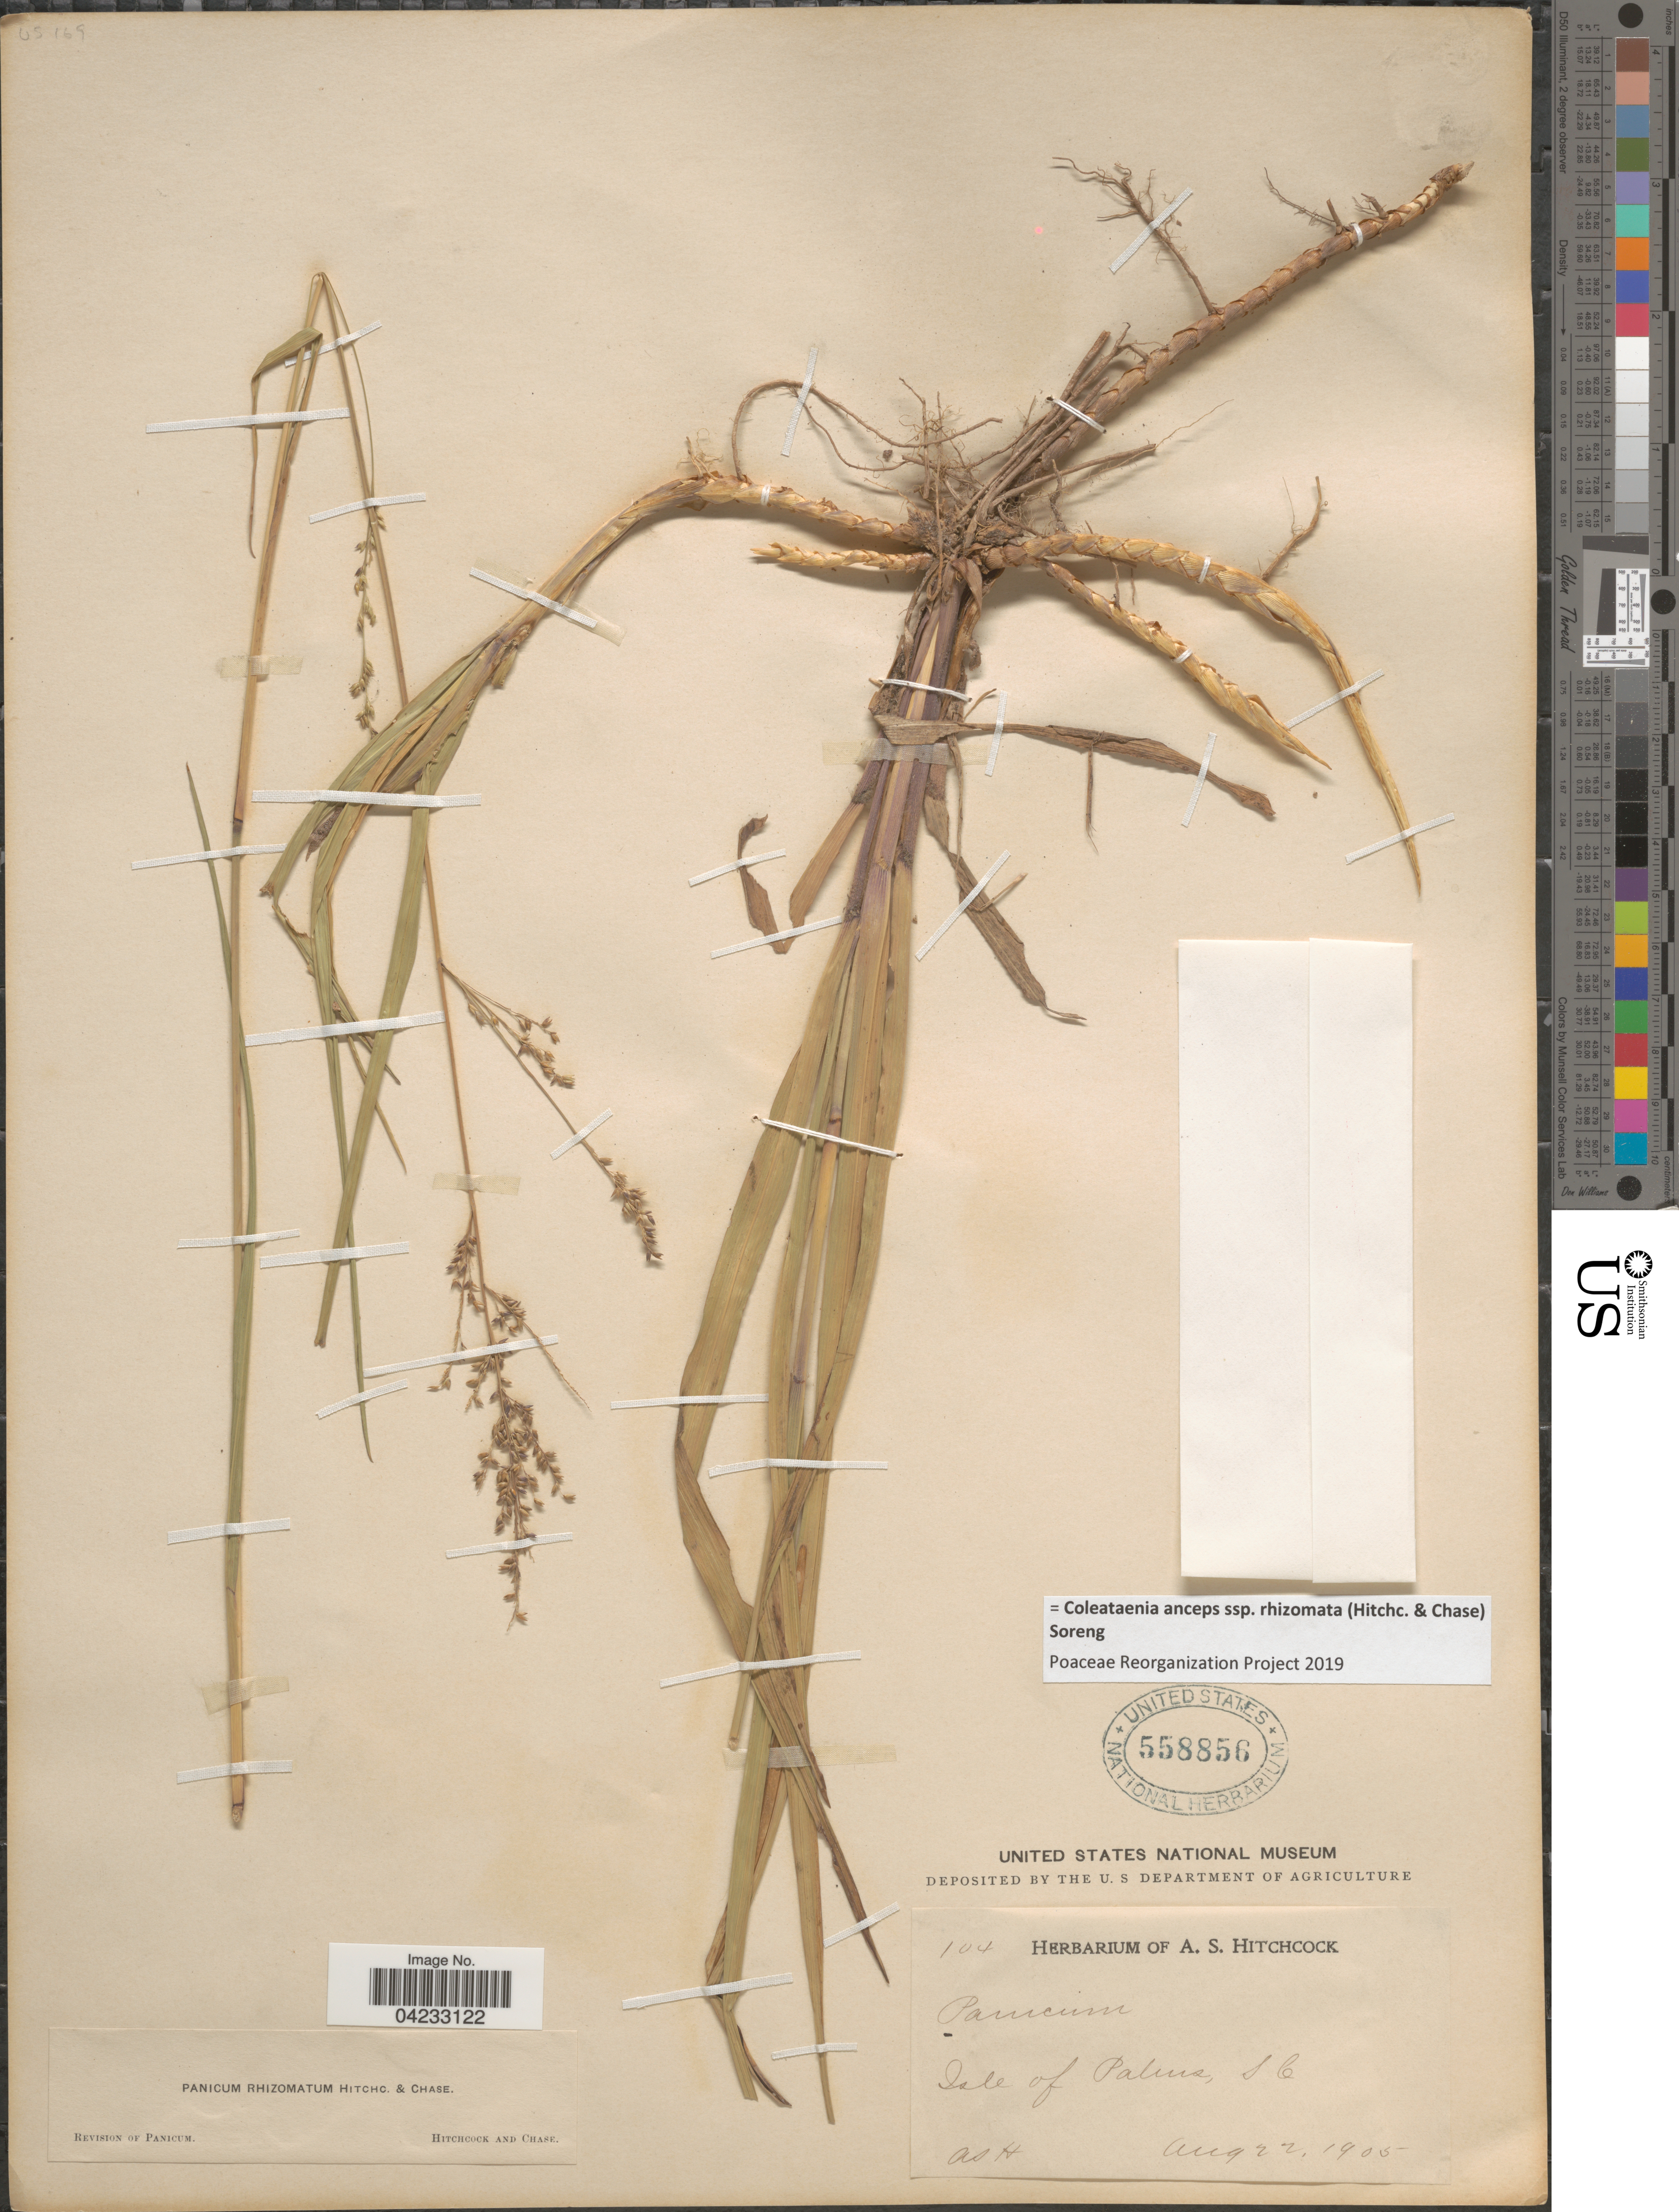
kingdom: Plantae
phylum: Tracheophyta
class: Liliopsida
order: Poales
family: Poaceae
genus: Coleataenia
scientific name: Coleataenia anceps subsp. rhizomata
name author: (Hitchc. & Chase) Soreng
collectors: A. S. Hitchcock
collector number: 104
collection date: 1905-08-22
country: United States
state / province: South Carolina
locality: Isle of Palms.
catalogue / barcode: US 558856